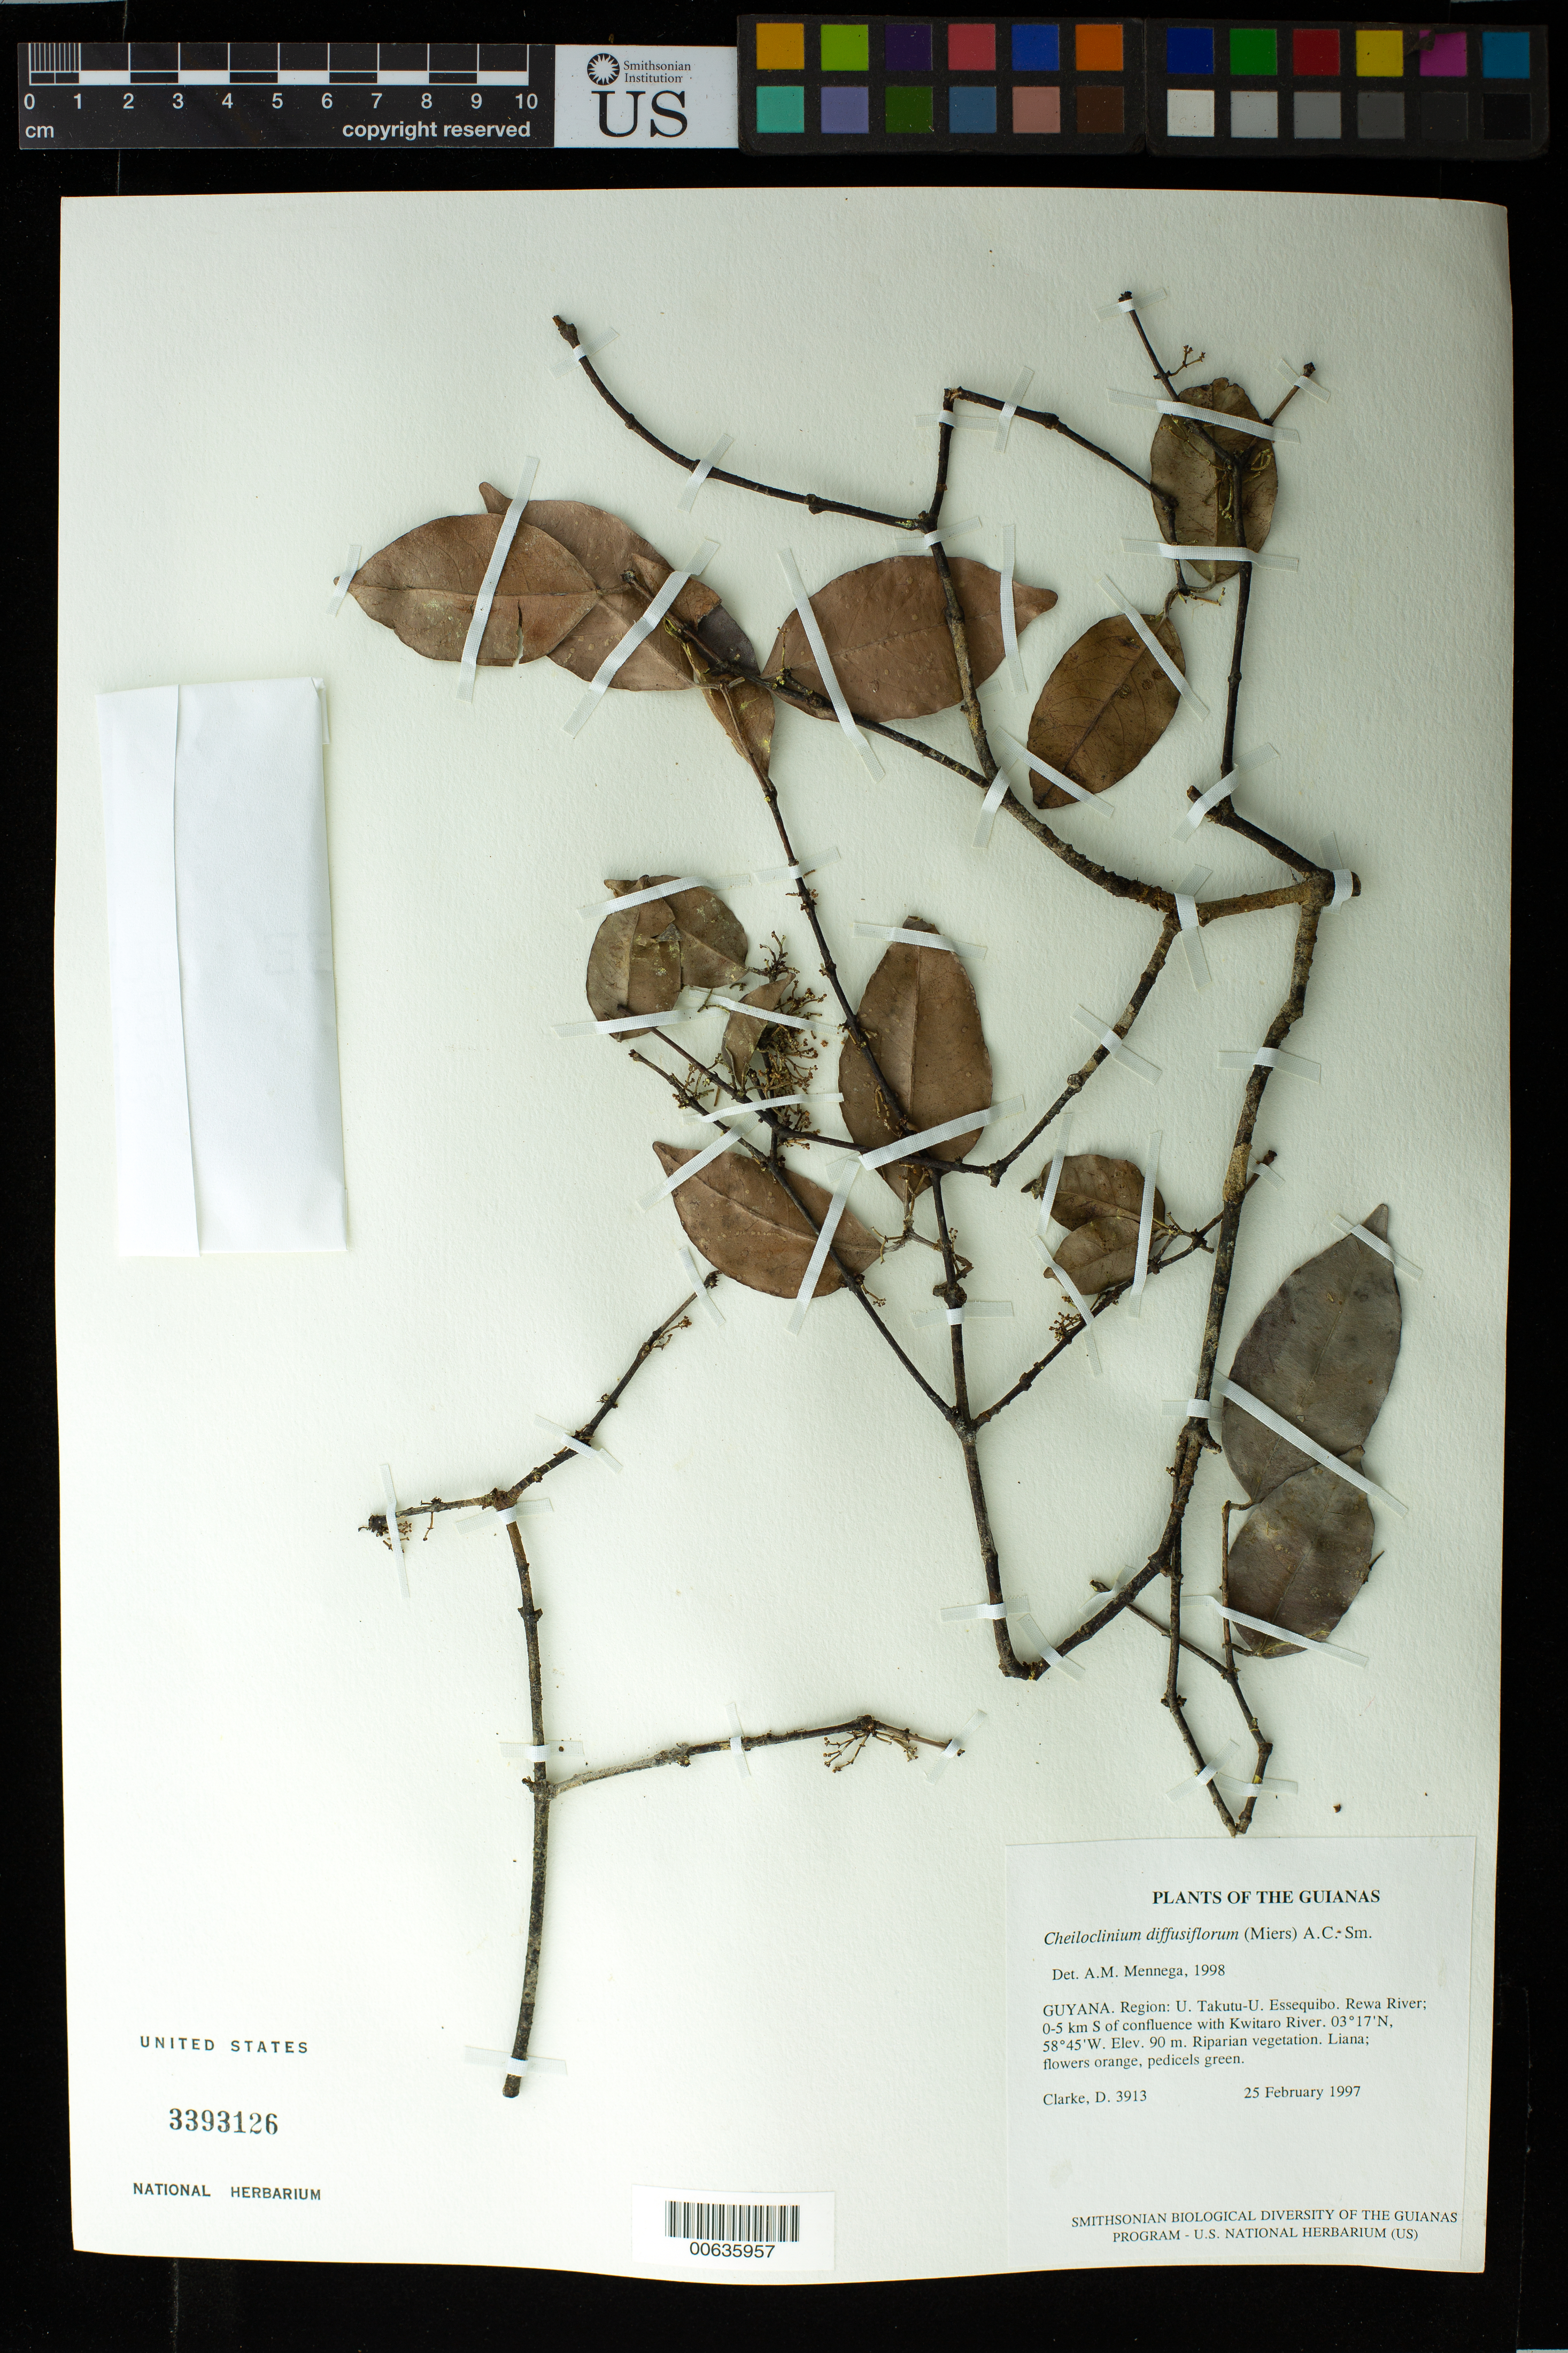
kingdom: Plantae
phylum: Tracheophyta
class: Magnoliopsida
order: Celastrales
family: Celastraceae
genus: Cheiloclinium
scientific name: Cheiloclinium brevipetiolatum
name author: Lombardi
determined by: Lombardi, Julio A.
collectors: H. D. Clarke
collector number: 3913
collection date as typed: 25 February 1997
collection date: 1997-02-25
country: Guyana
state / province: U. Takutu-U. Essequibo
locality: Rewa River; 0-5 km S of confluence with Kwitaro River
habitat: Riparian vegetation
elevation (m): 90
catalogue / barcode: US 3393126